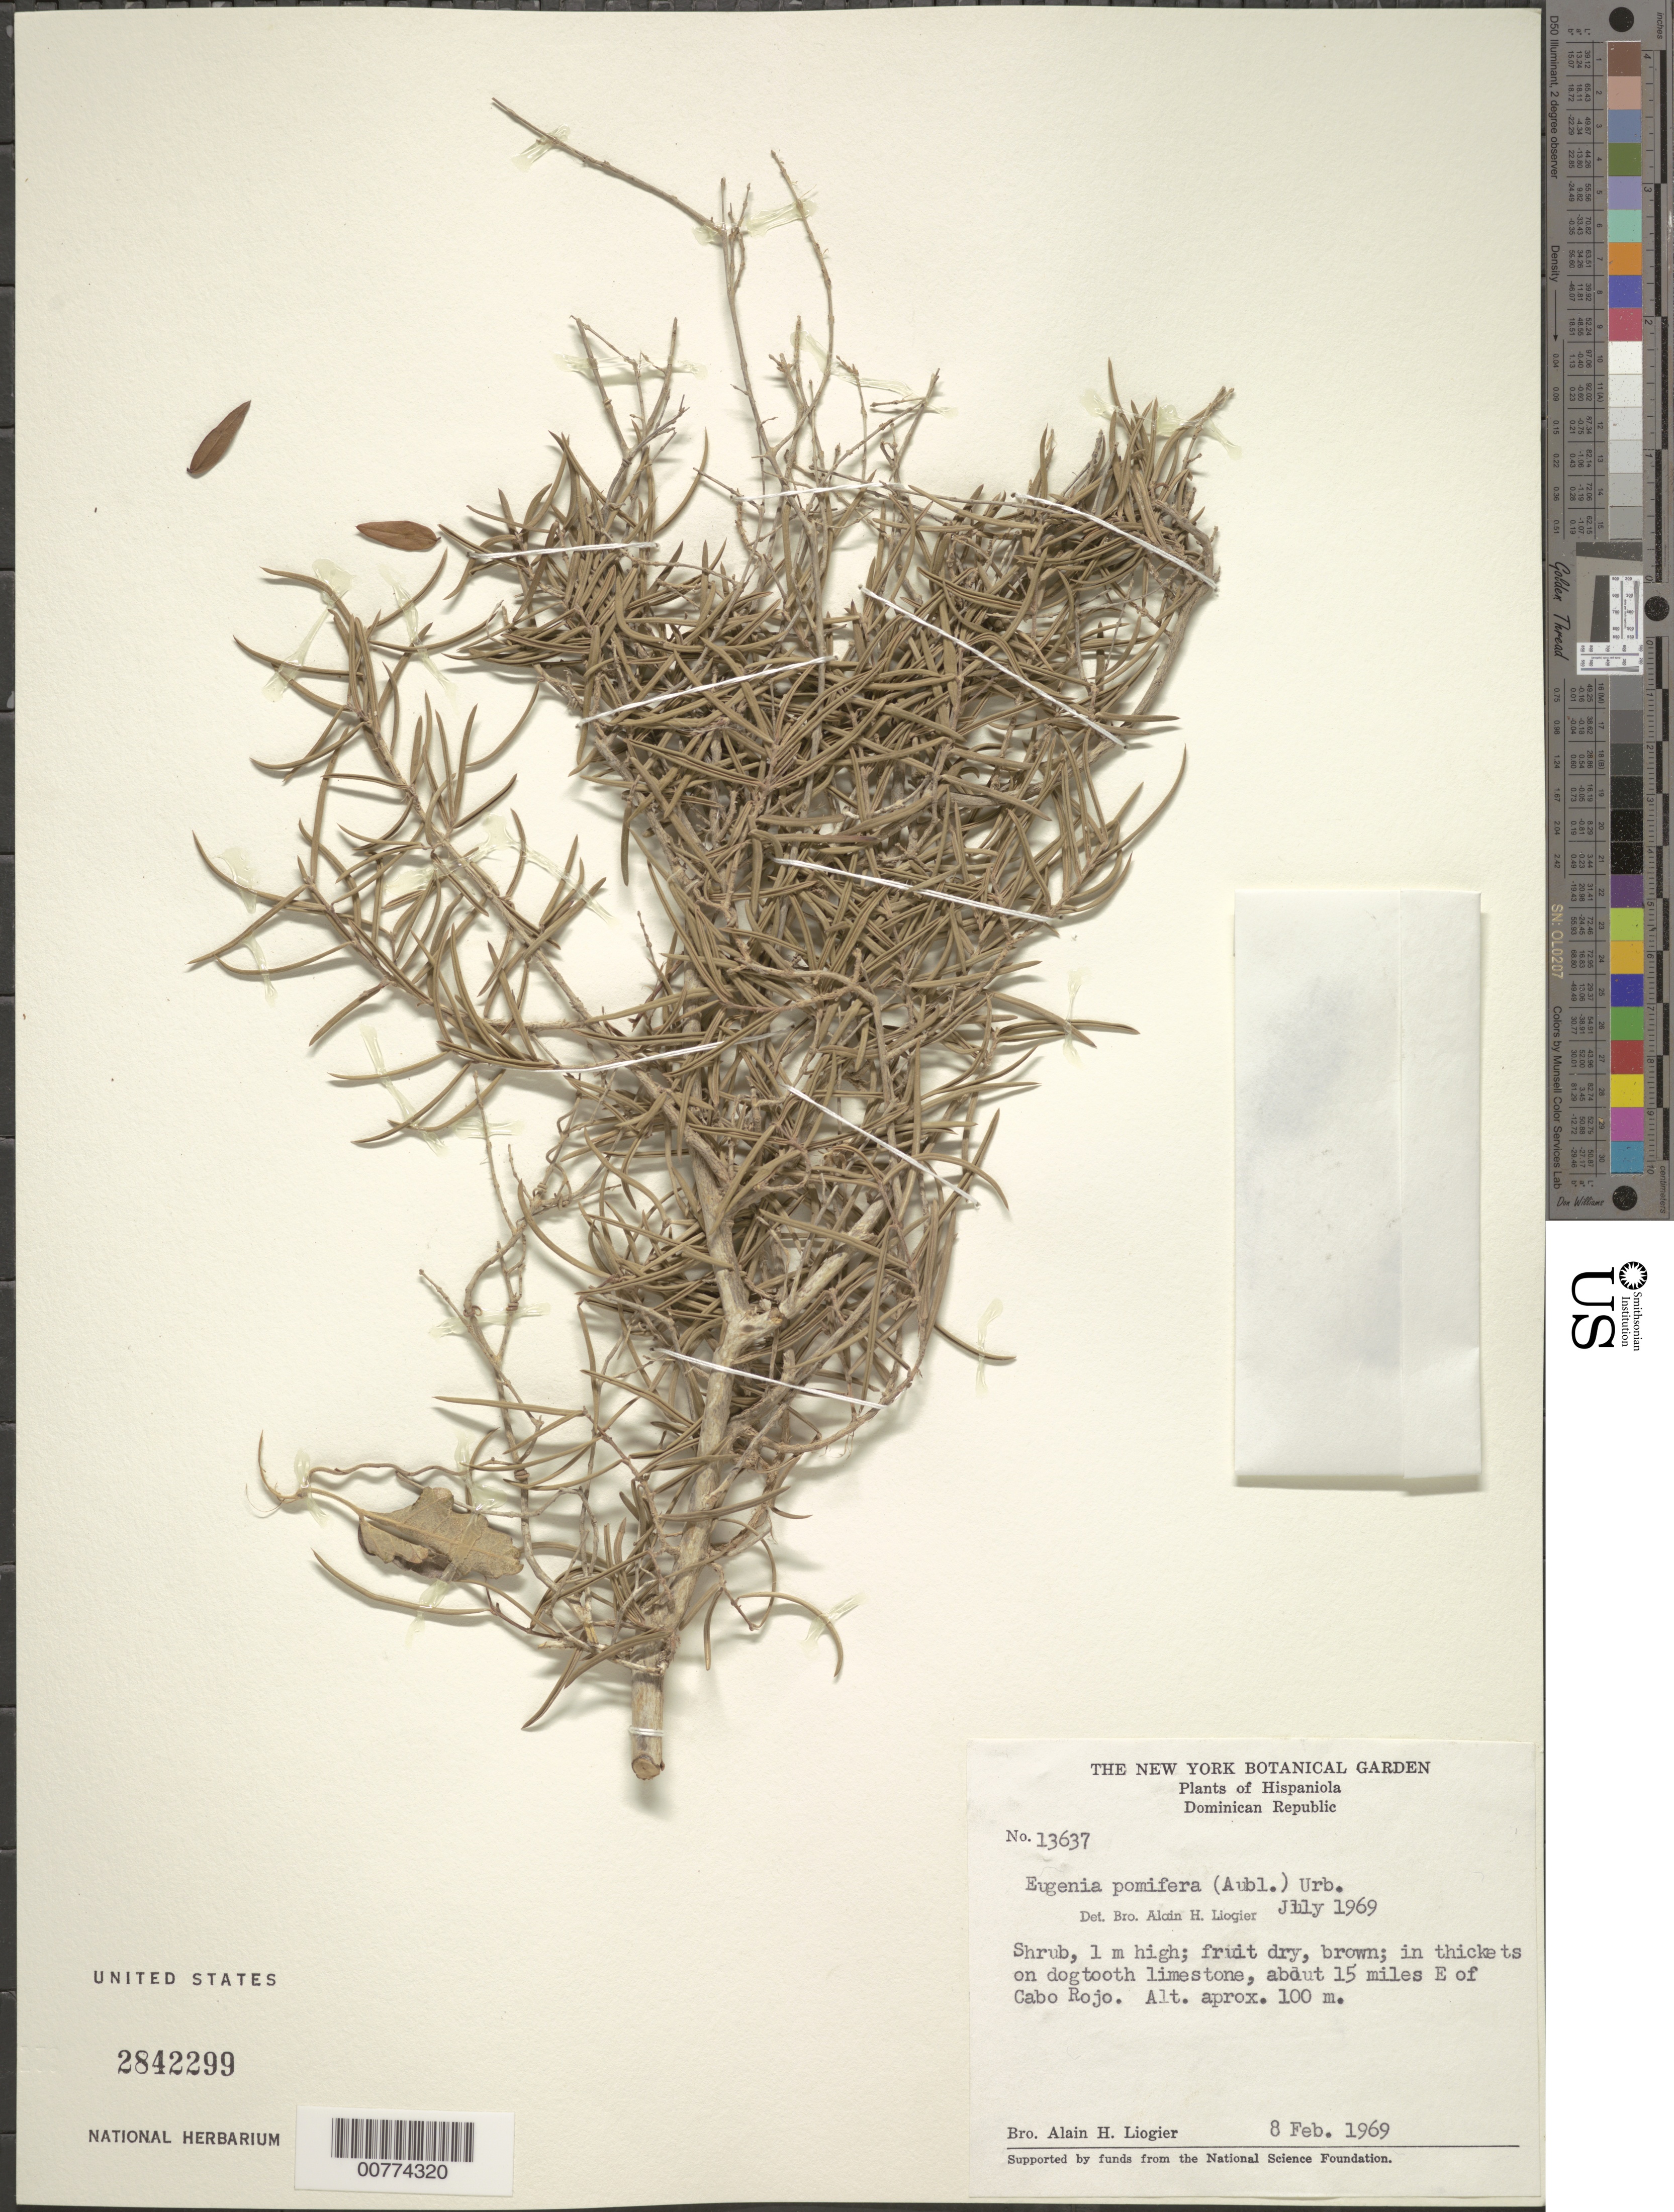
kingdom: Plantae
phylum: Tracheophyta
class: Magnoliopsida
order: Myrtales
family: Myrtaceae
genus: Eugenia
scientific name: Eugenia pomifera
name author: (Aubl.) Urb.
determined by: Liogier, Alain H.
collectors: A. H. Liogier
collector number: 13637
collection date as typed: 08 Feb 1969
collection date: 1969-02-08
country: Dominican Republic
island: Hispaniola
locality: About 15 miles E of Cabo Rojo.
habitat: In thickets on dogtooth limestone.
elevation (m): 100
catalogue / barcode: US 2842299